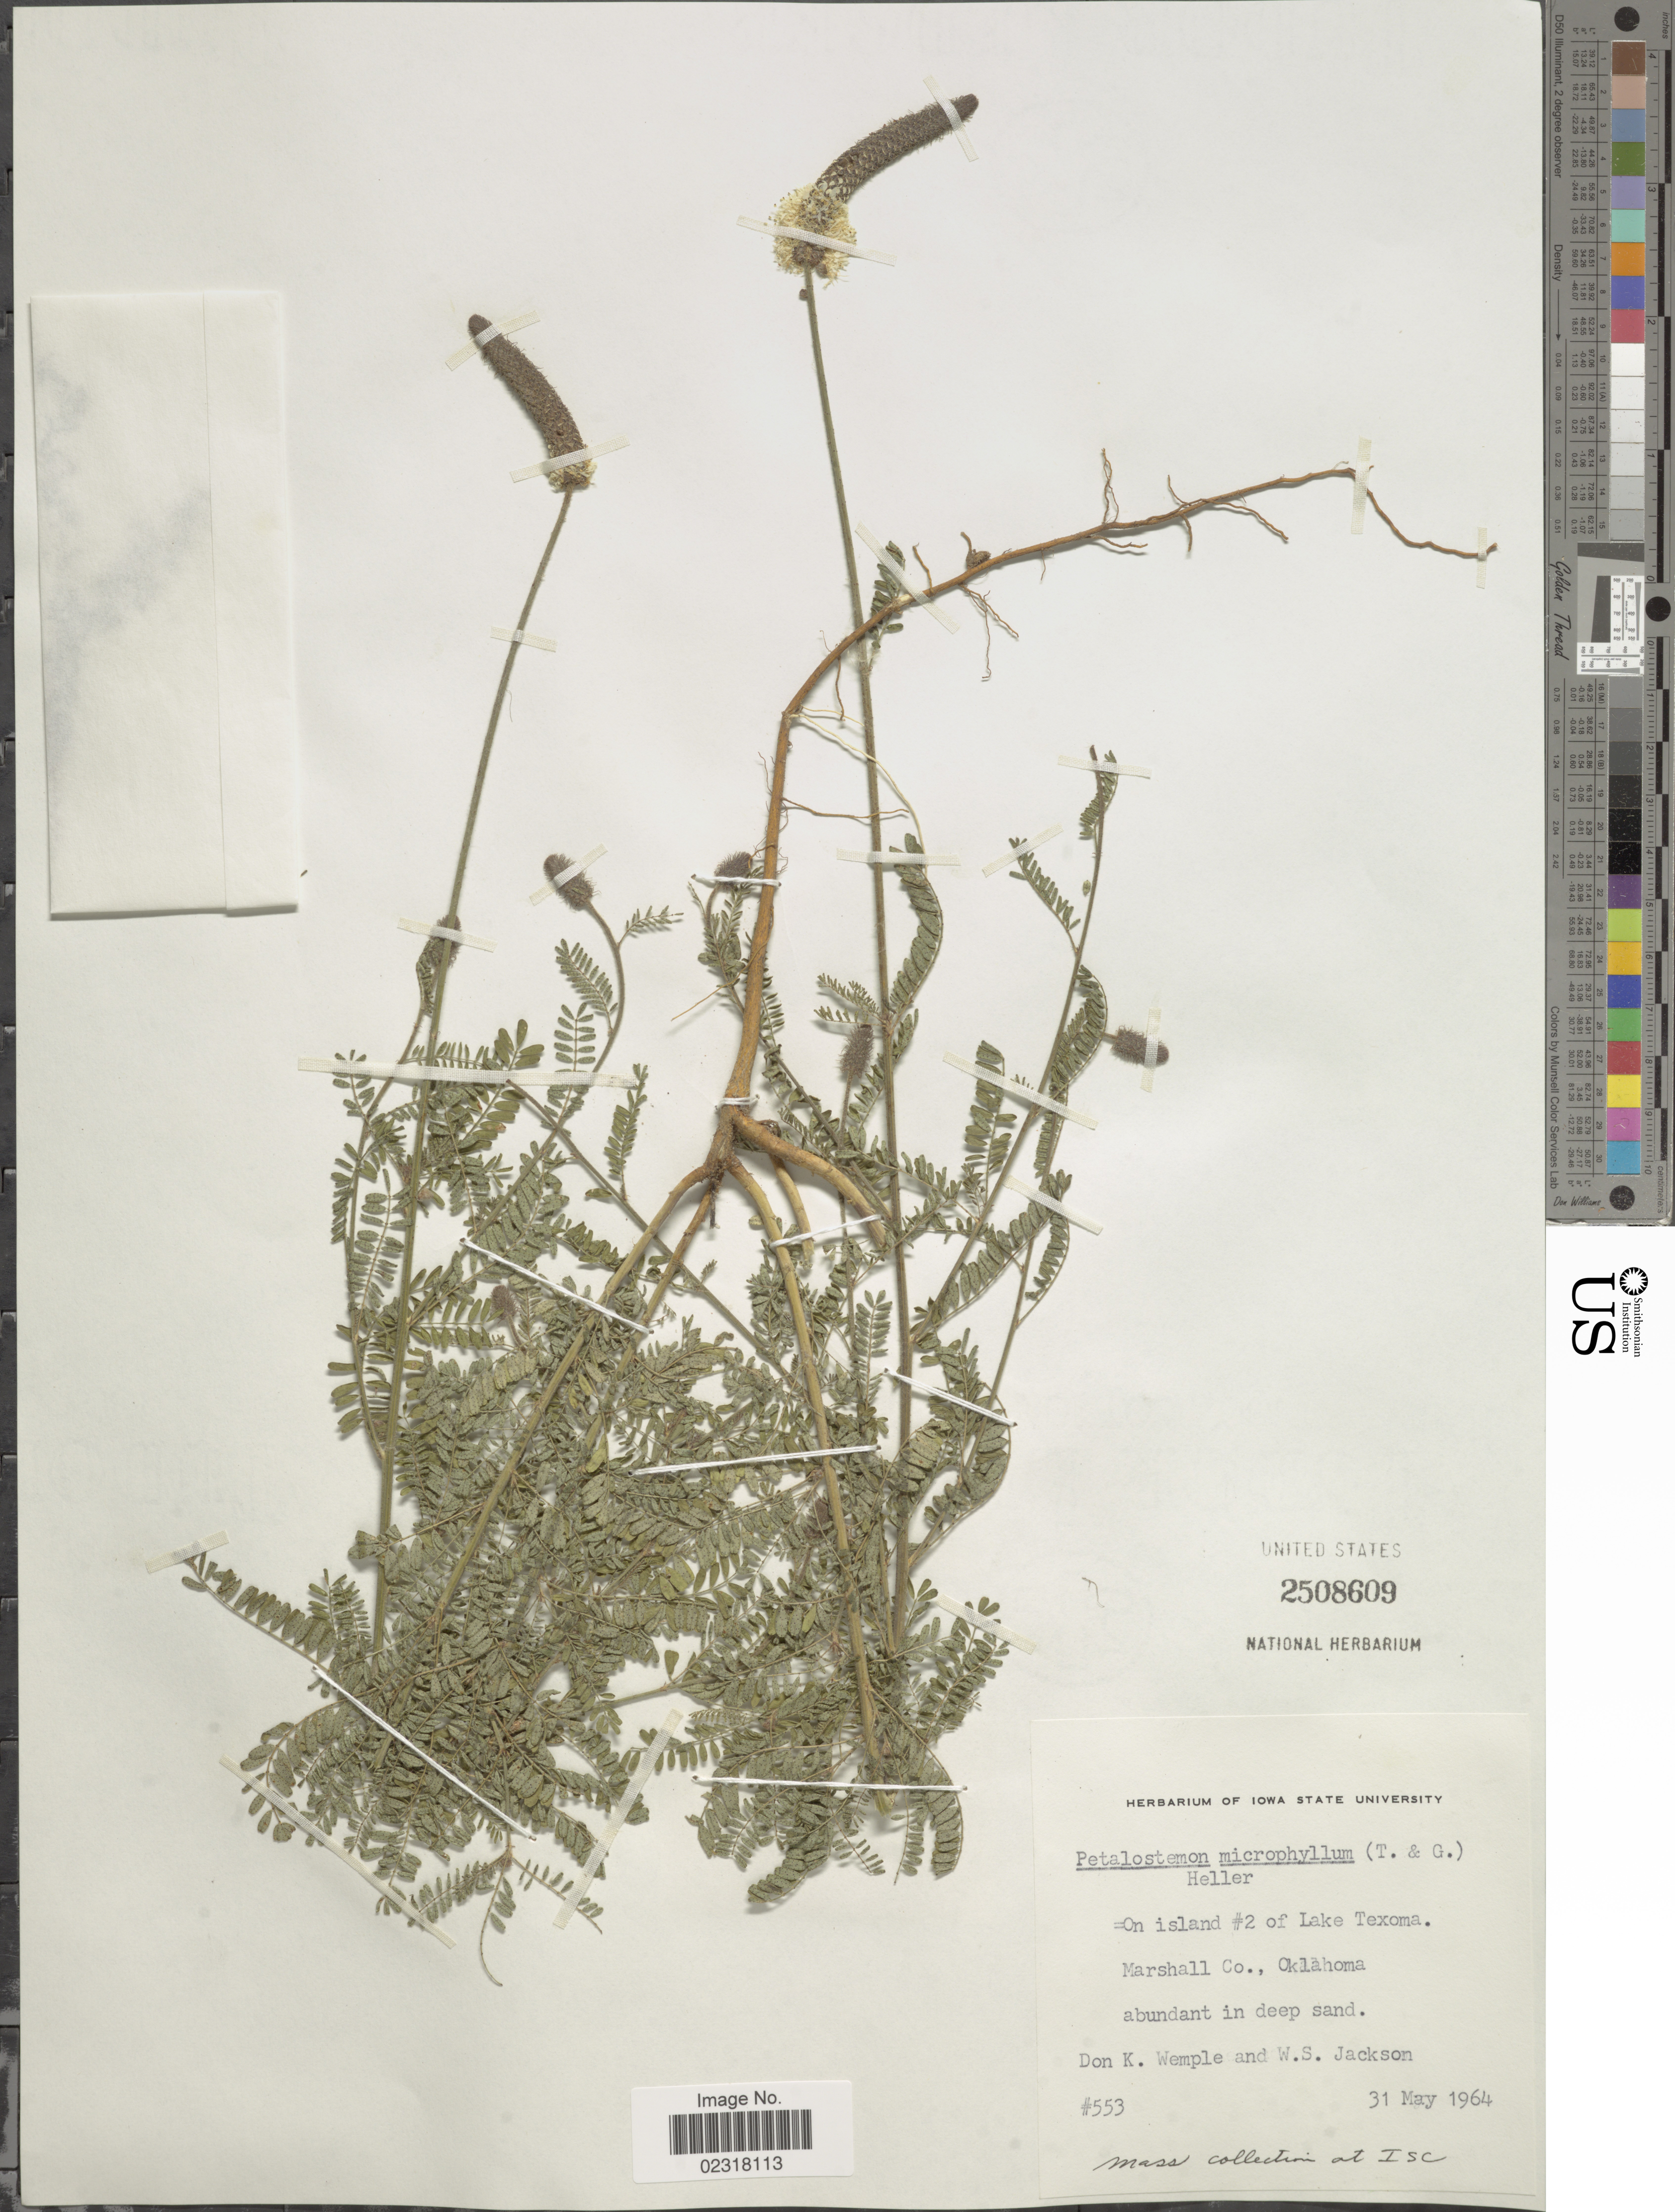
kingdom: Plantae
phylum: Tracheophyta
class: Magnoliopsida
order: Fabales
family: Fabaceae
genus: Dalea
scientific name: Dalea phleoides var. microphylla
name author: (Torr. & A. Gray) Barneby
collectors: D. Wemple & W. Jackson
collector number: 553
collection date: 1964-05-31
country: United States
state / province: Oklahoma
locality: On island #2 of Lake Texoma, Marshall Co.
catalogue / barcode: US 2508609